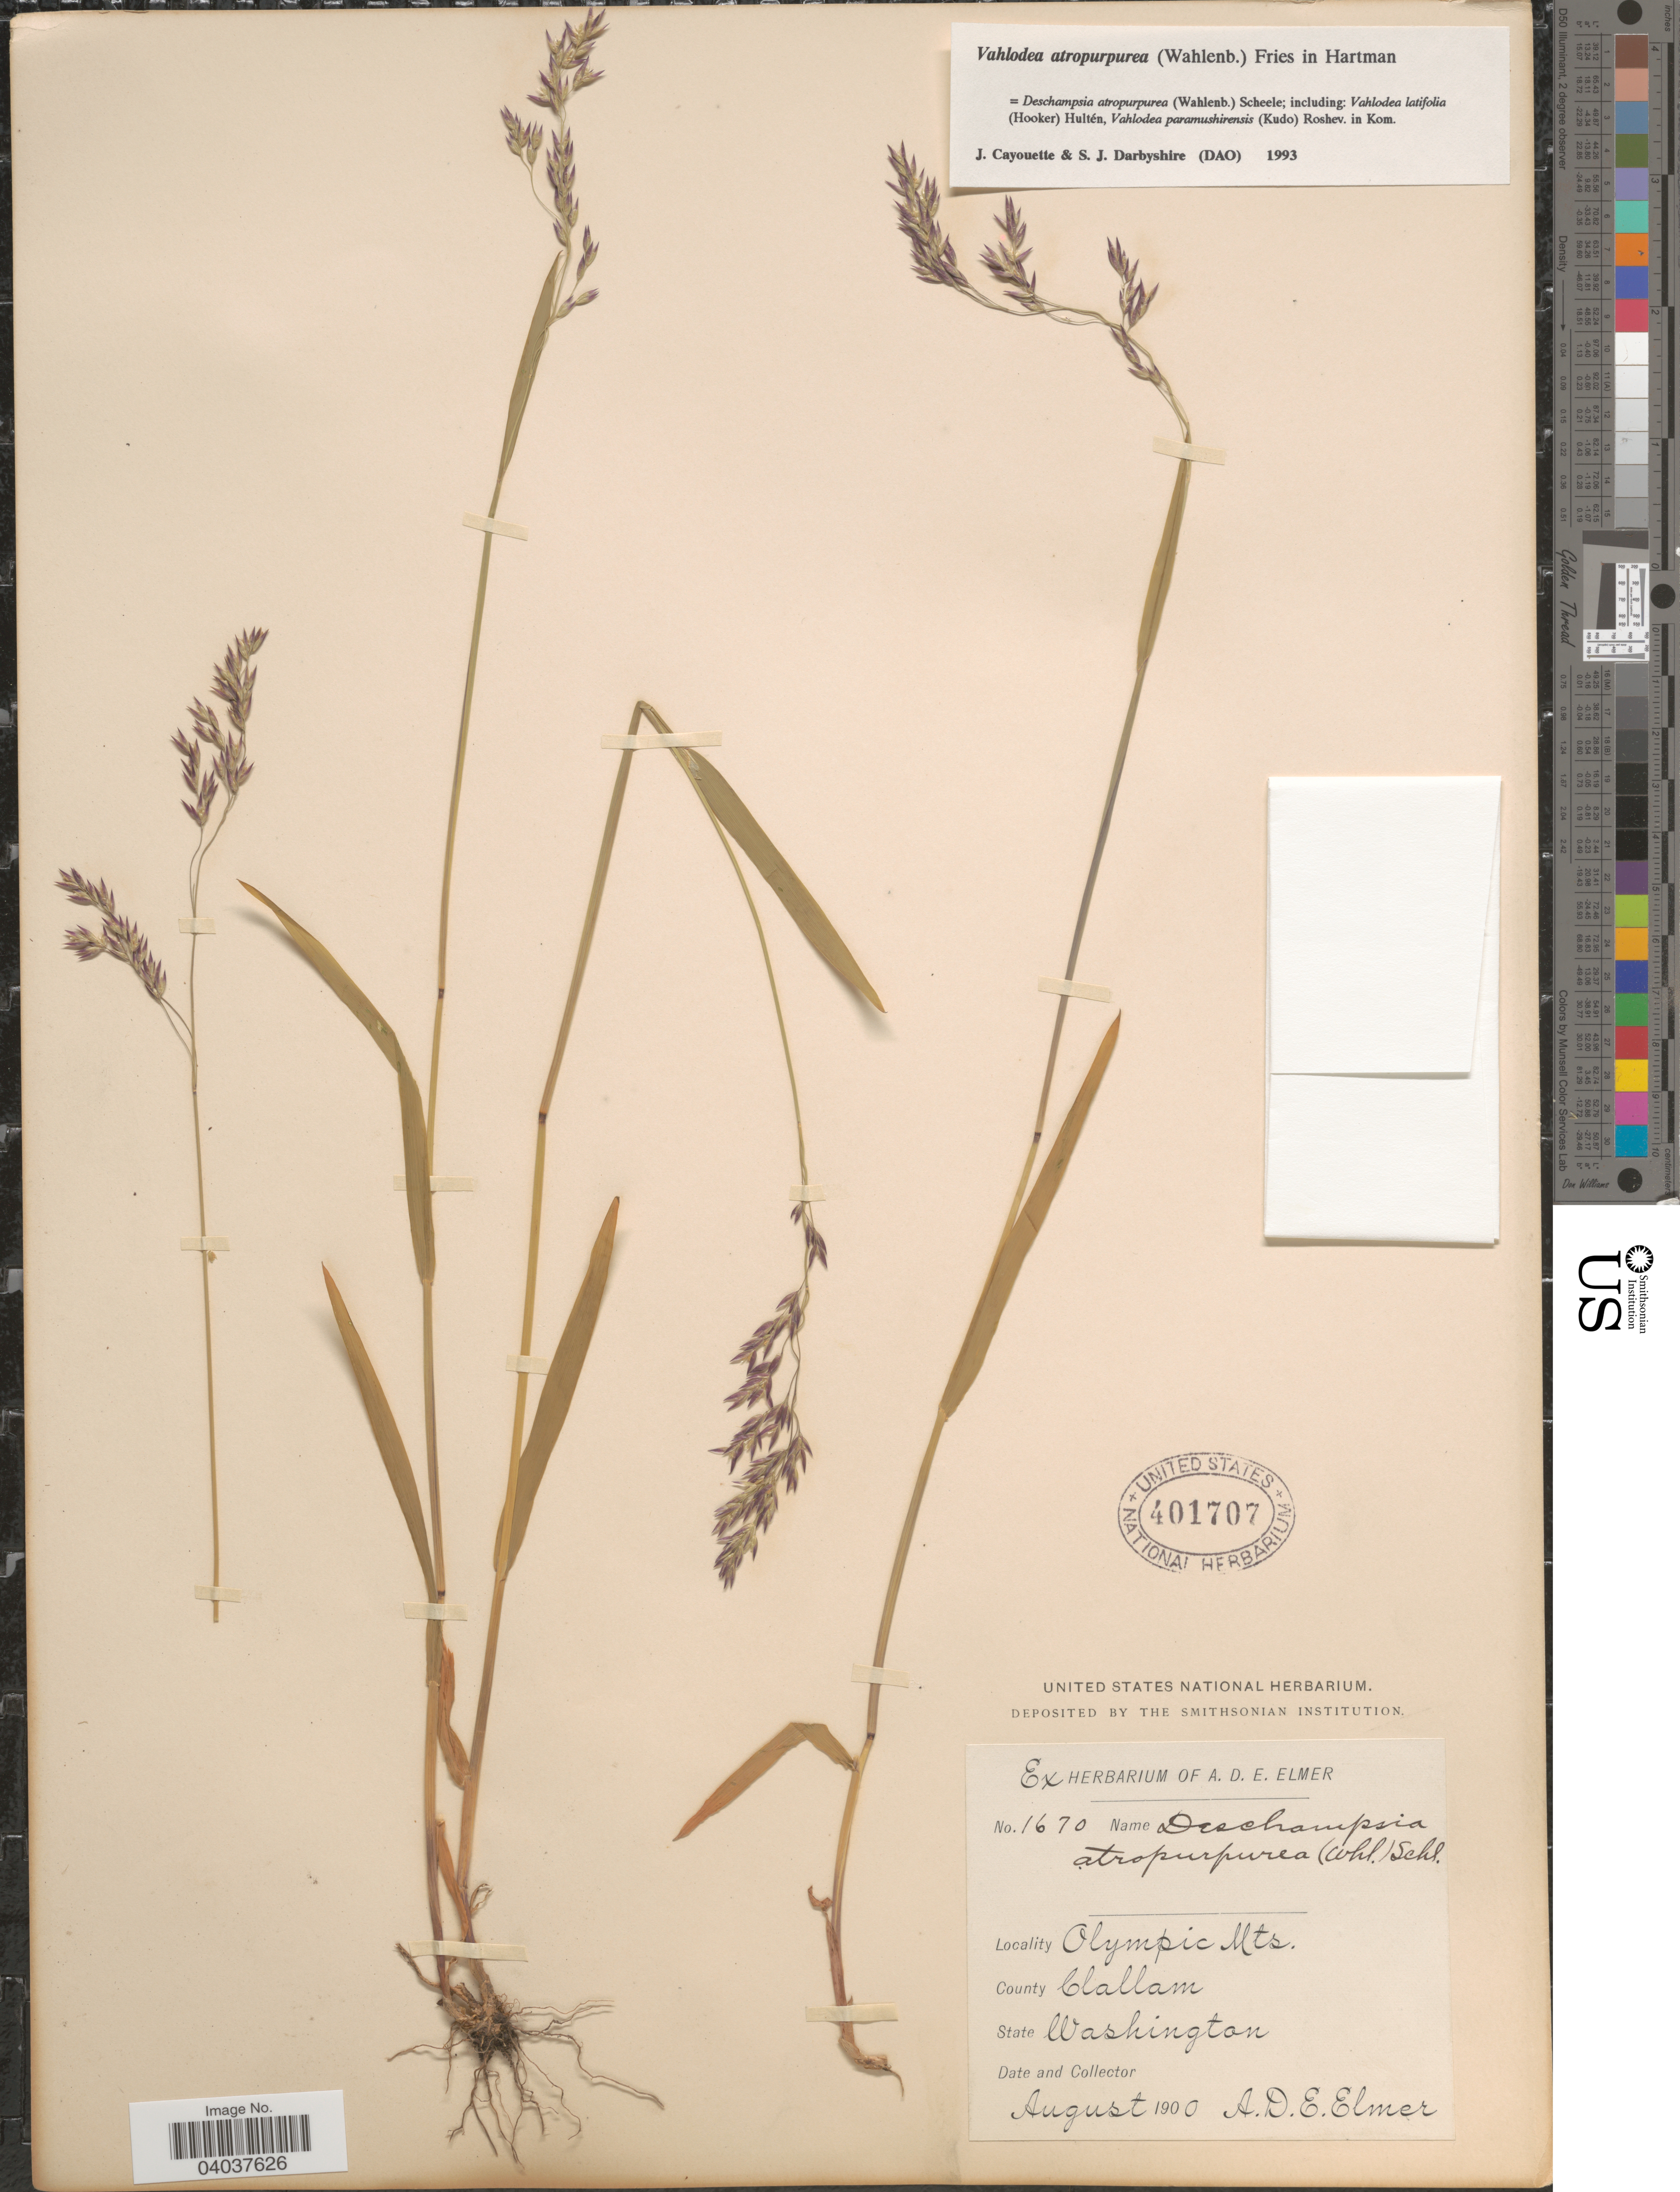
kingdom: Plantae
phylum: Tracheophyta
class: Liliopsida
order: Poales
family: Poaceae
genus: Vahlodea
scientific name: Vahlodea atropurpurea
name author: (Wahlenb.) Fr. ex Hartm.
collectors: A. D. E. Elmer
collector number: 1670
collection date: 1900-08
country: United States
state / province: Washington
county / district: Clallam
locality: Olympic Mts. County Clallam.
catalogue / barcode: US 401707